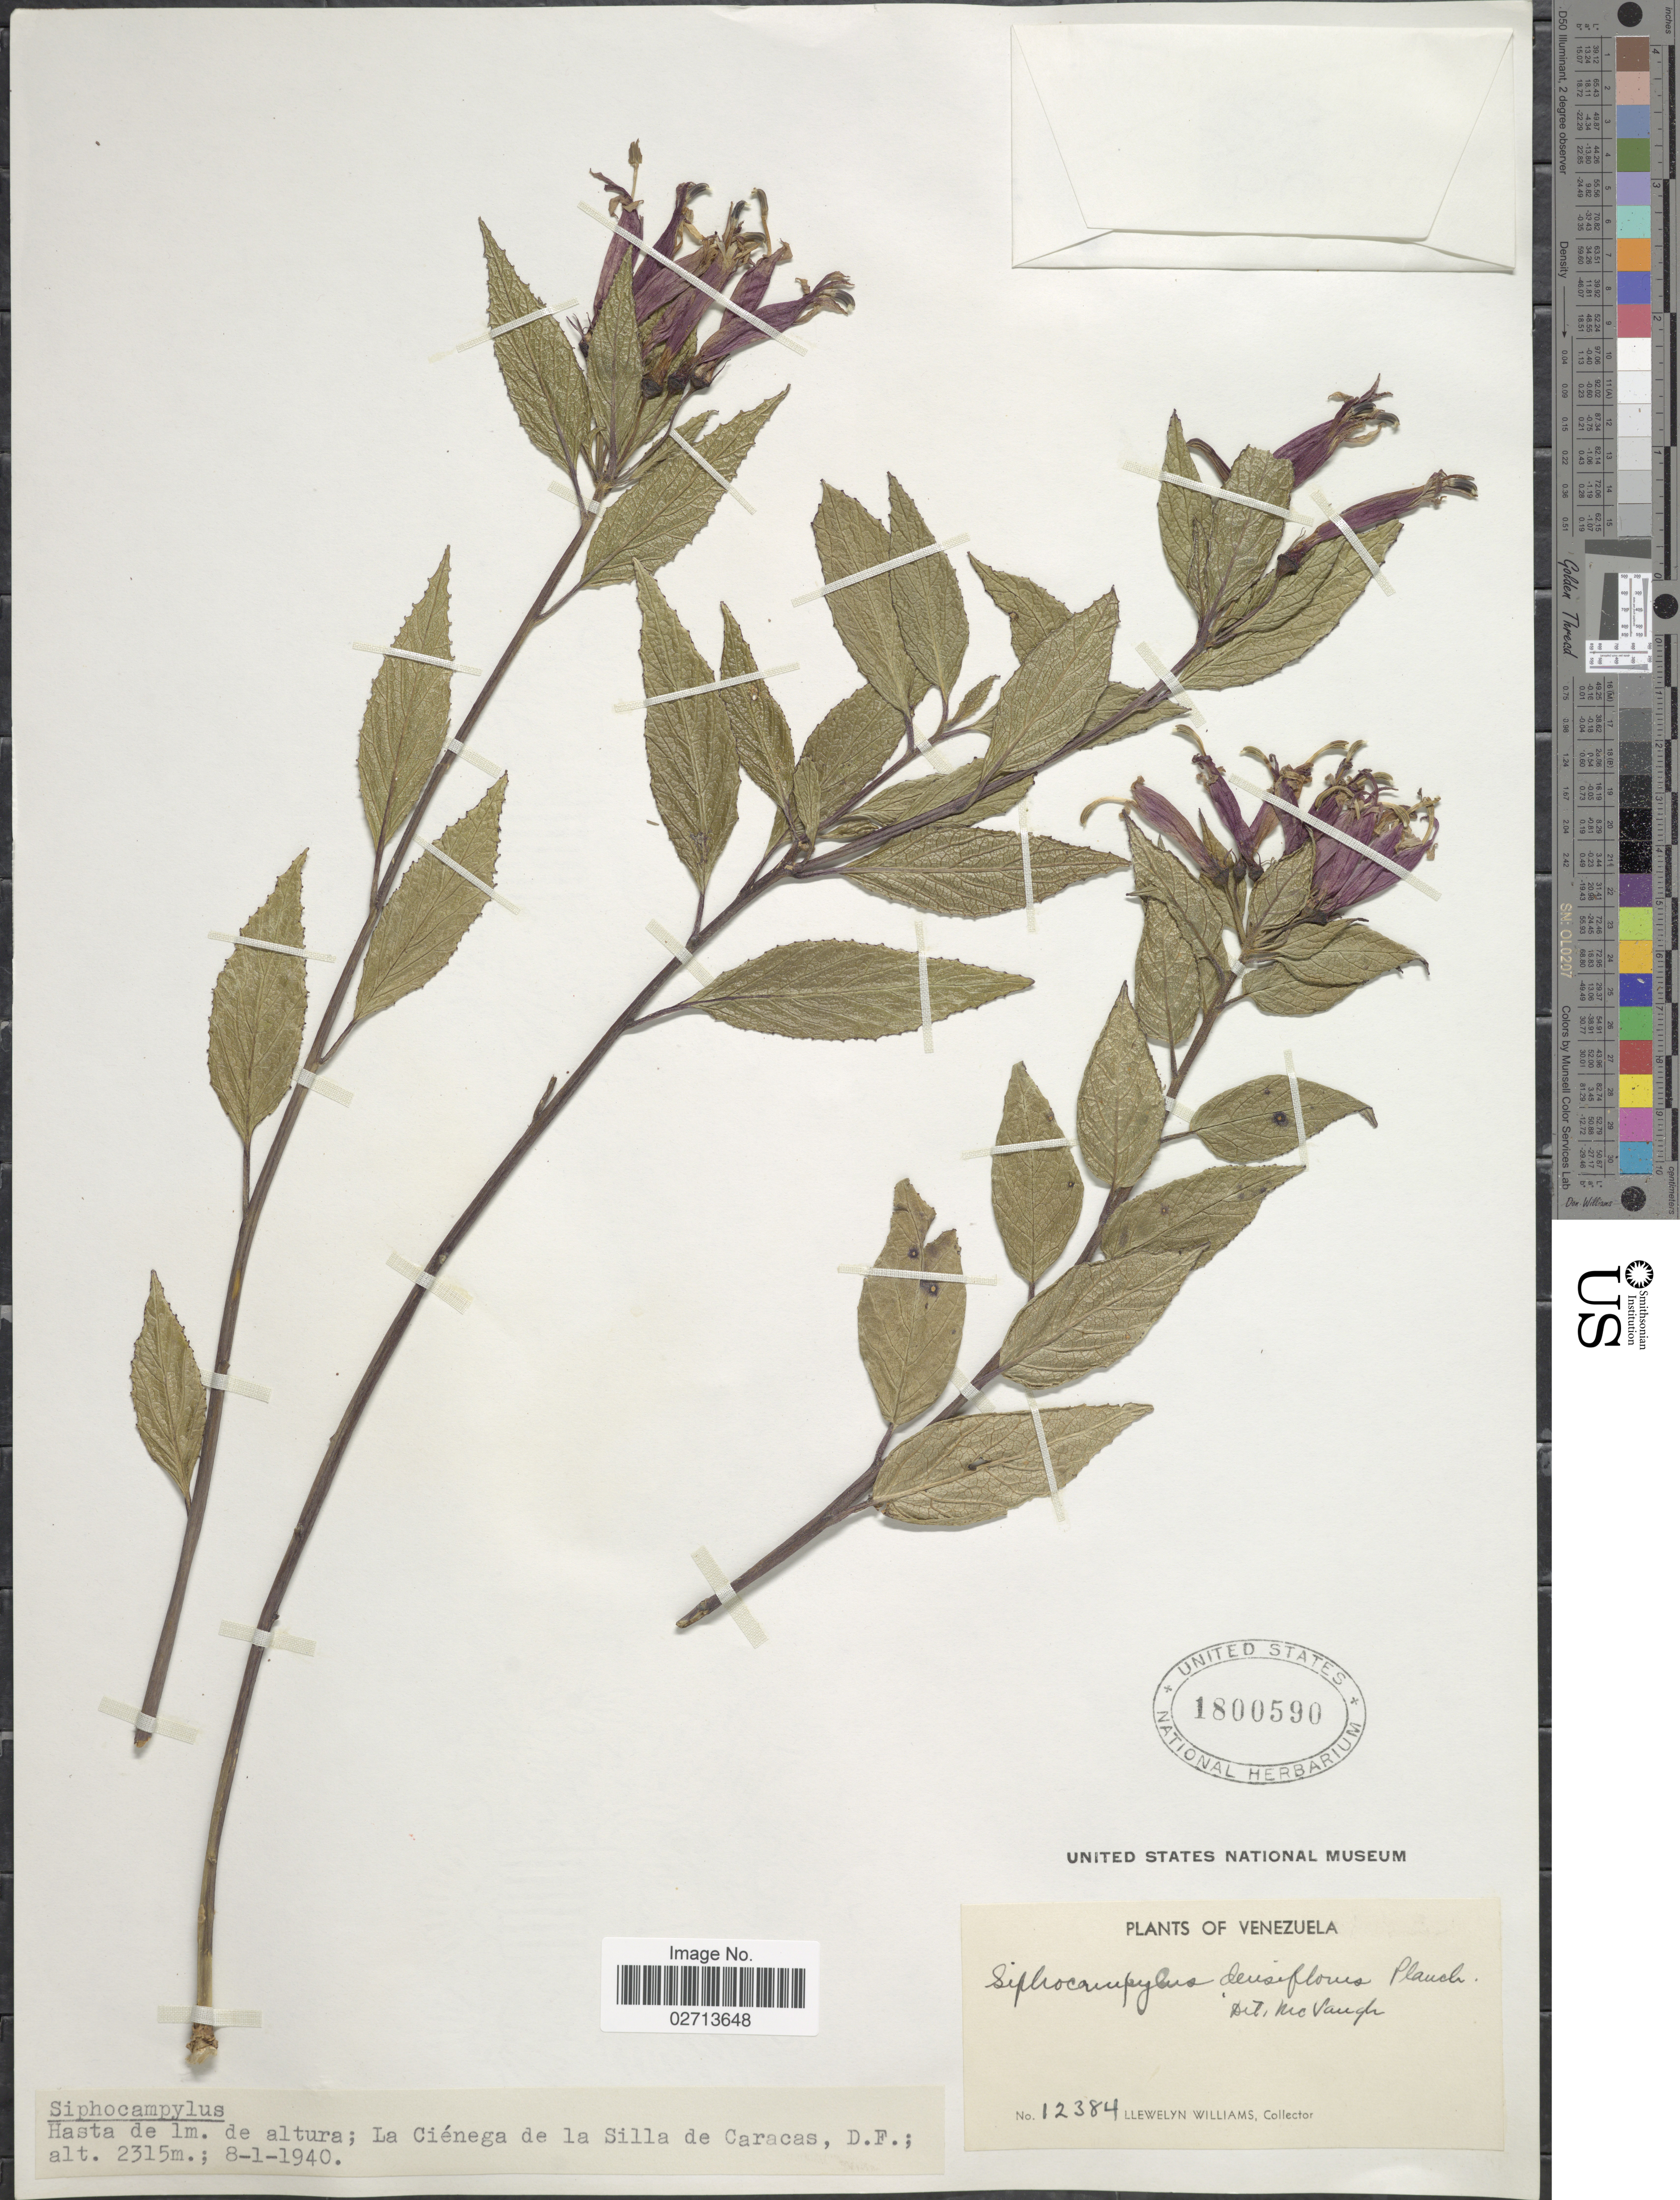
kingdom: Plantae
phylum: Tracheophyta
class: Magnoliopsida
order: Asterales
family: Campanulaceae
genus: Siphocampylus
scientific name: Siphocampylus densiflorus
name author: Planch.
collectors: Ll. Williams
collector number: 12384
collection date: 1940-01-08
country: Venezuela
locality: La Cienega de la Silla de Caracas. D.F.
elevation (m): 2315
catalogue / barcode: US 1800590